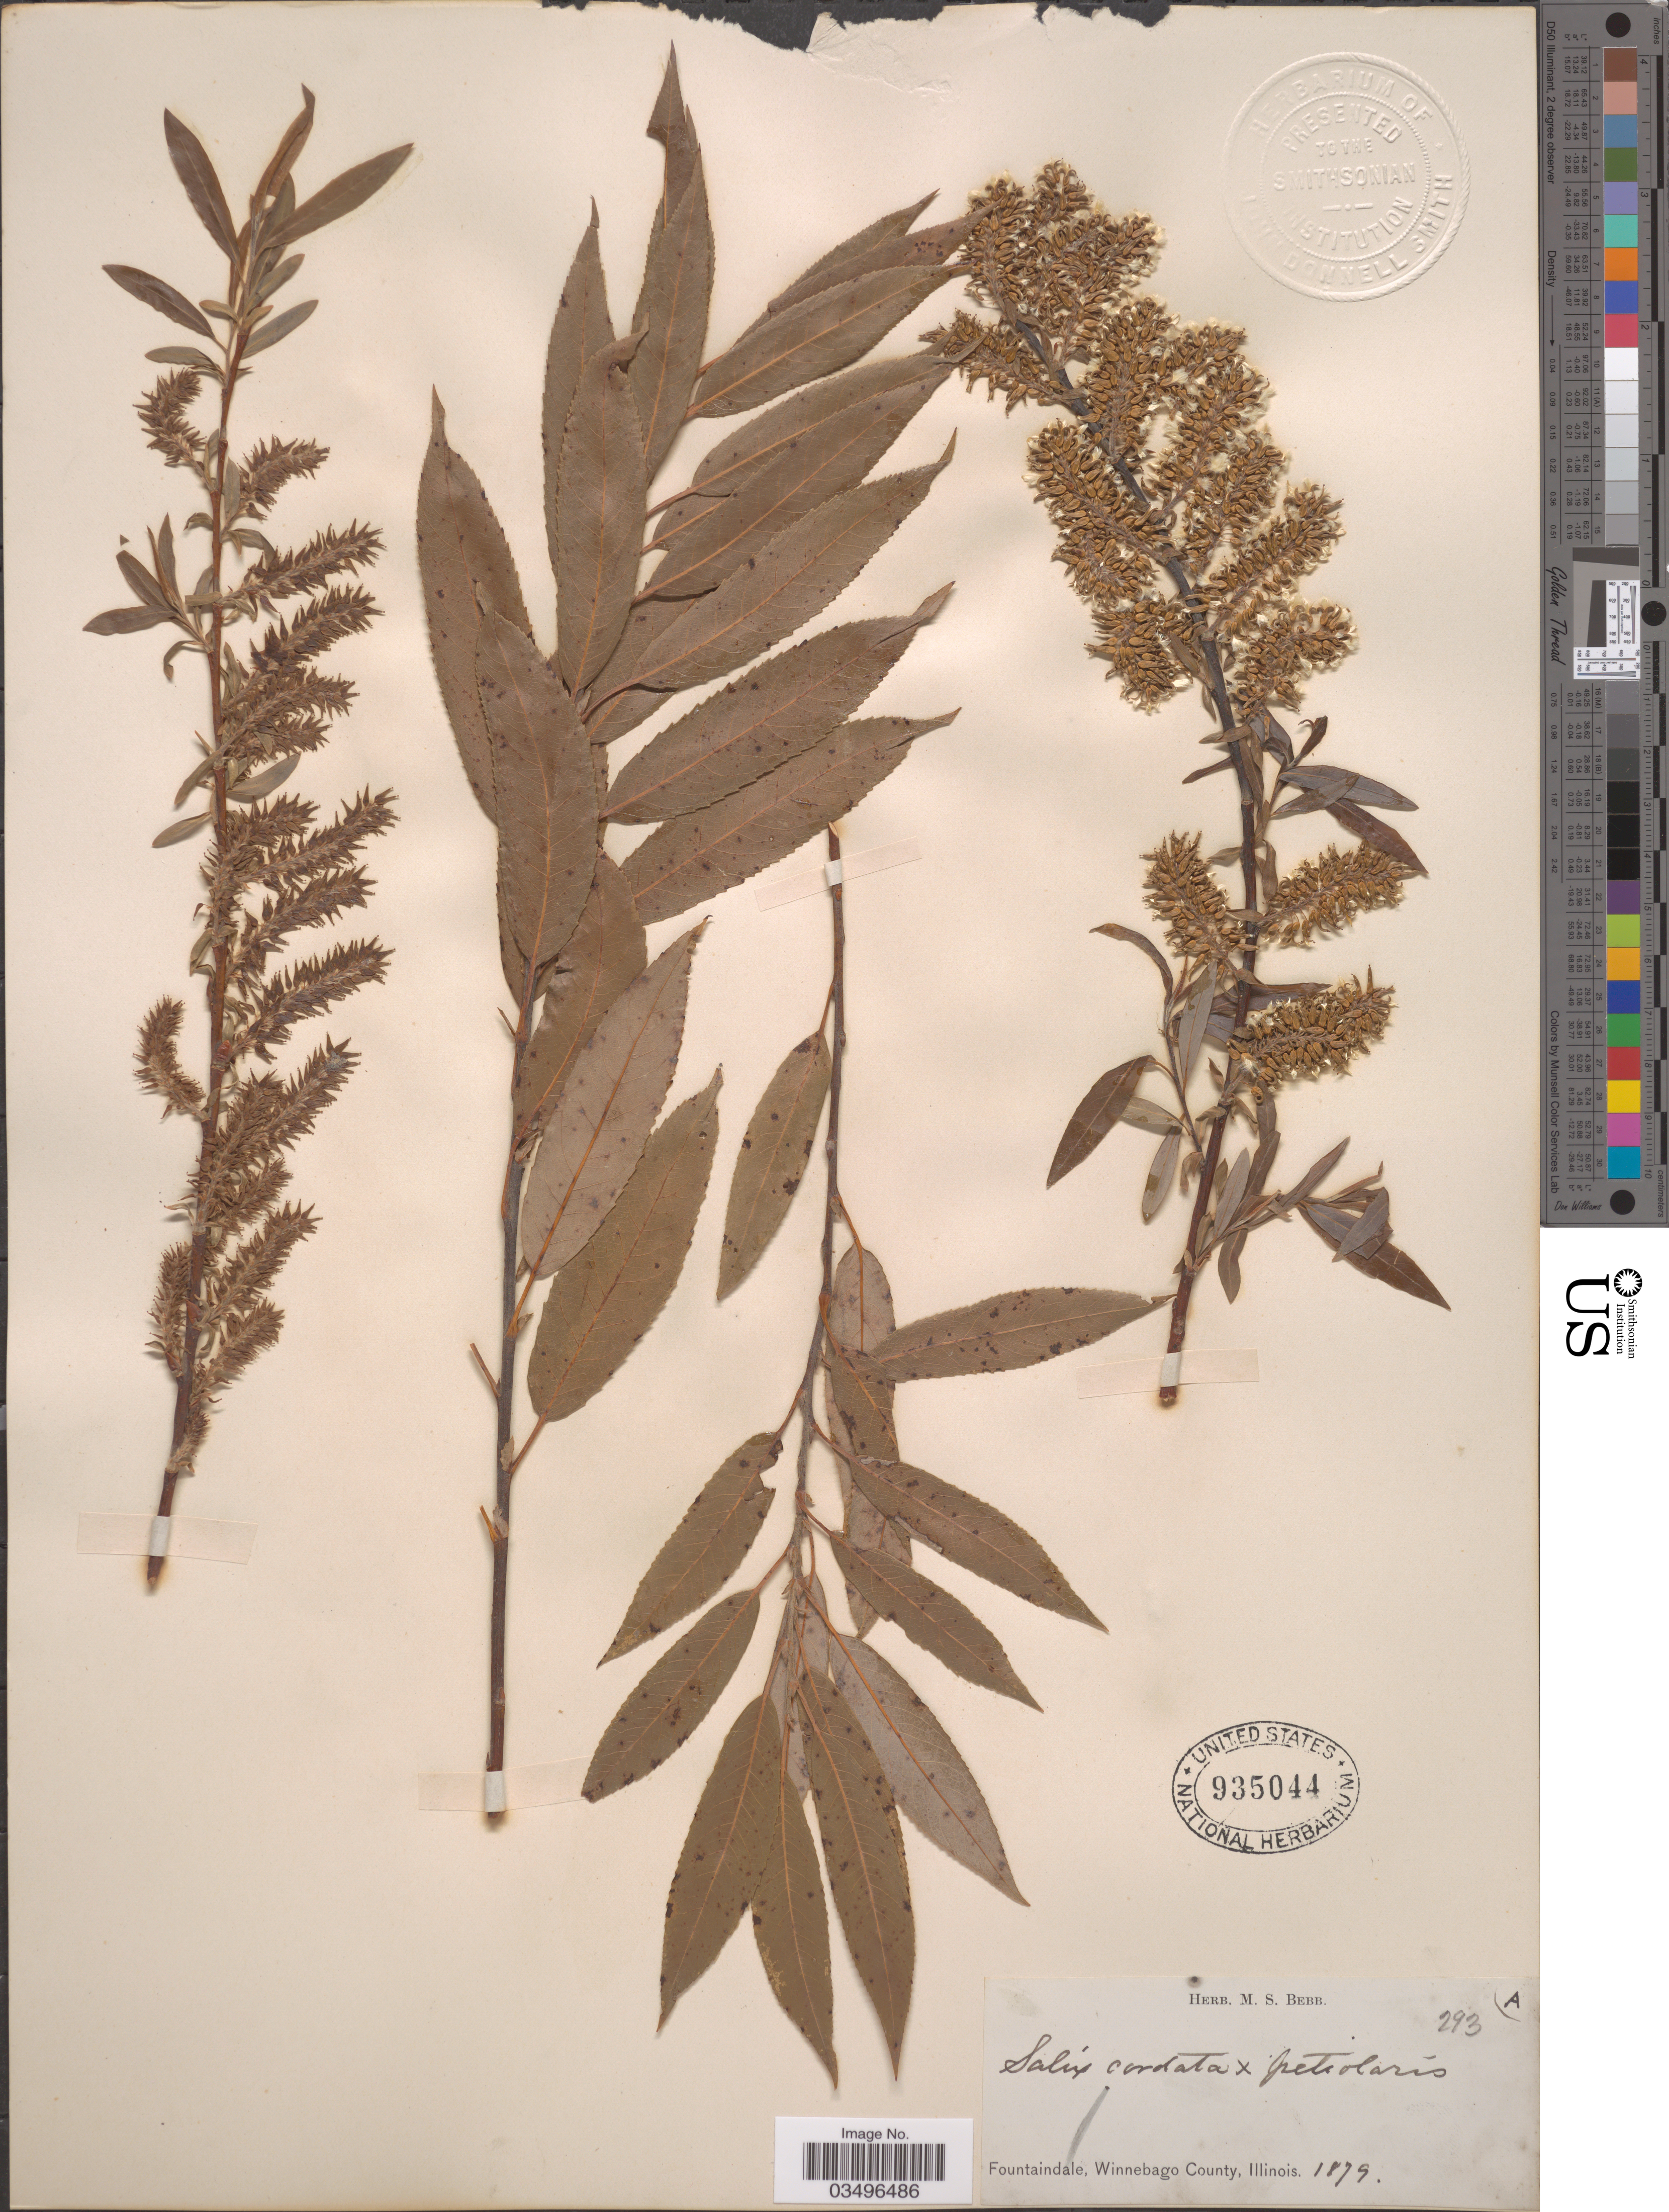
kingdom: Plantae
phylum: Tracheophyta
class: Magnoliopsida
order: Malpighiales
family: Salicaceae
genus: Salix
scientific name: Salix cordata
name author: Michx.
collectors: ex Herb. M. S. Bebb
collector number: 293 A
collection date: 1879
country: United States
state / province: Illinois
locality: Fountaindale, Winnebago County.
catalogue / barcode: US 935044